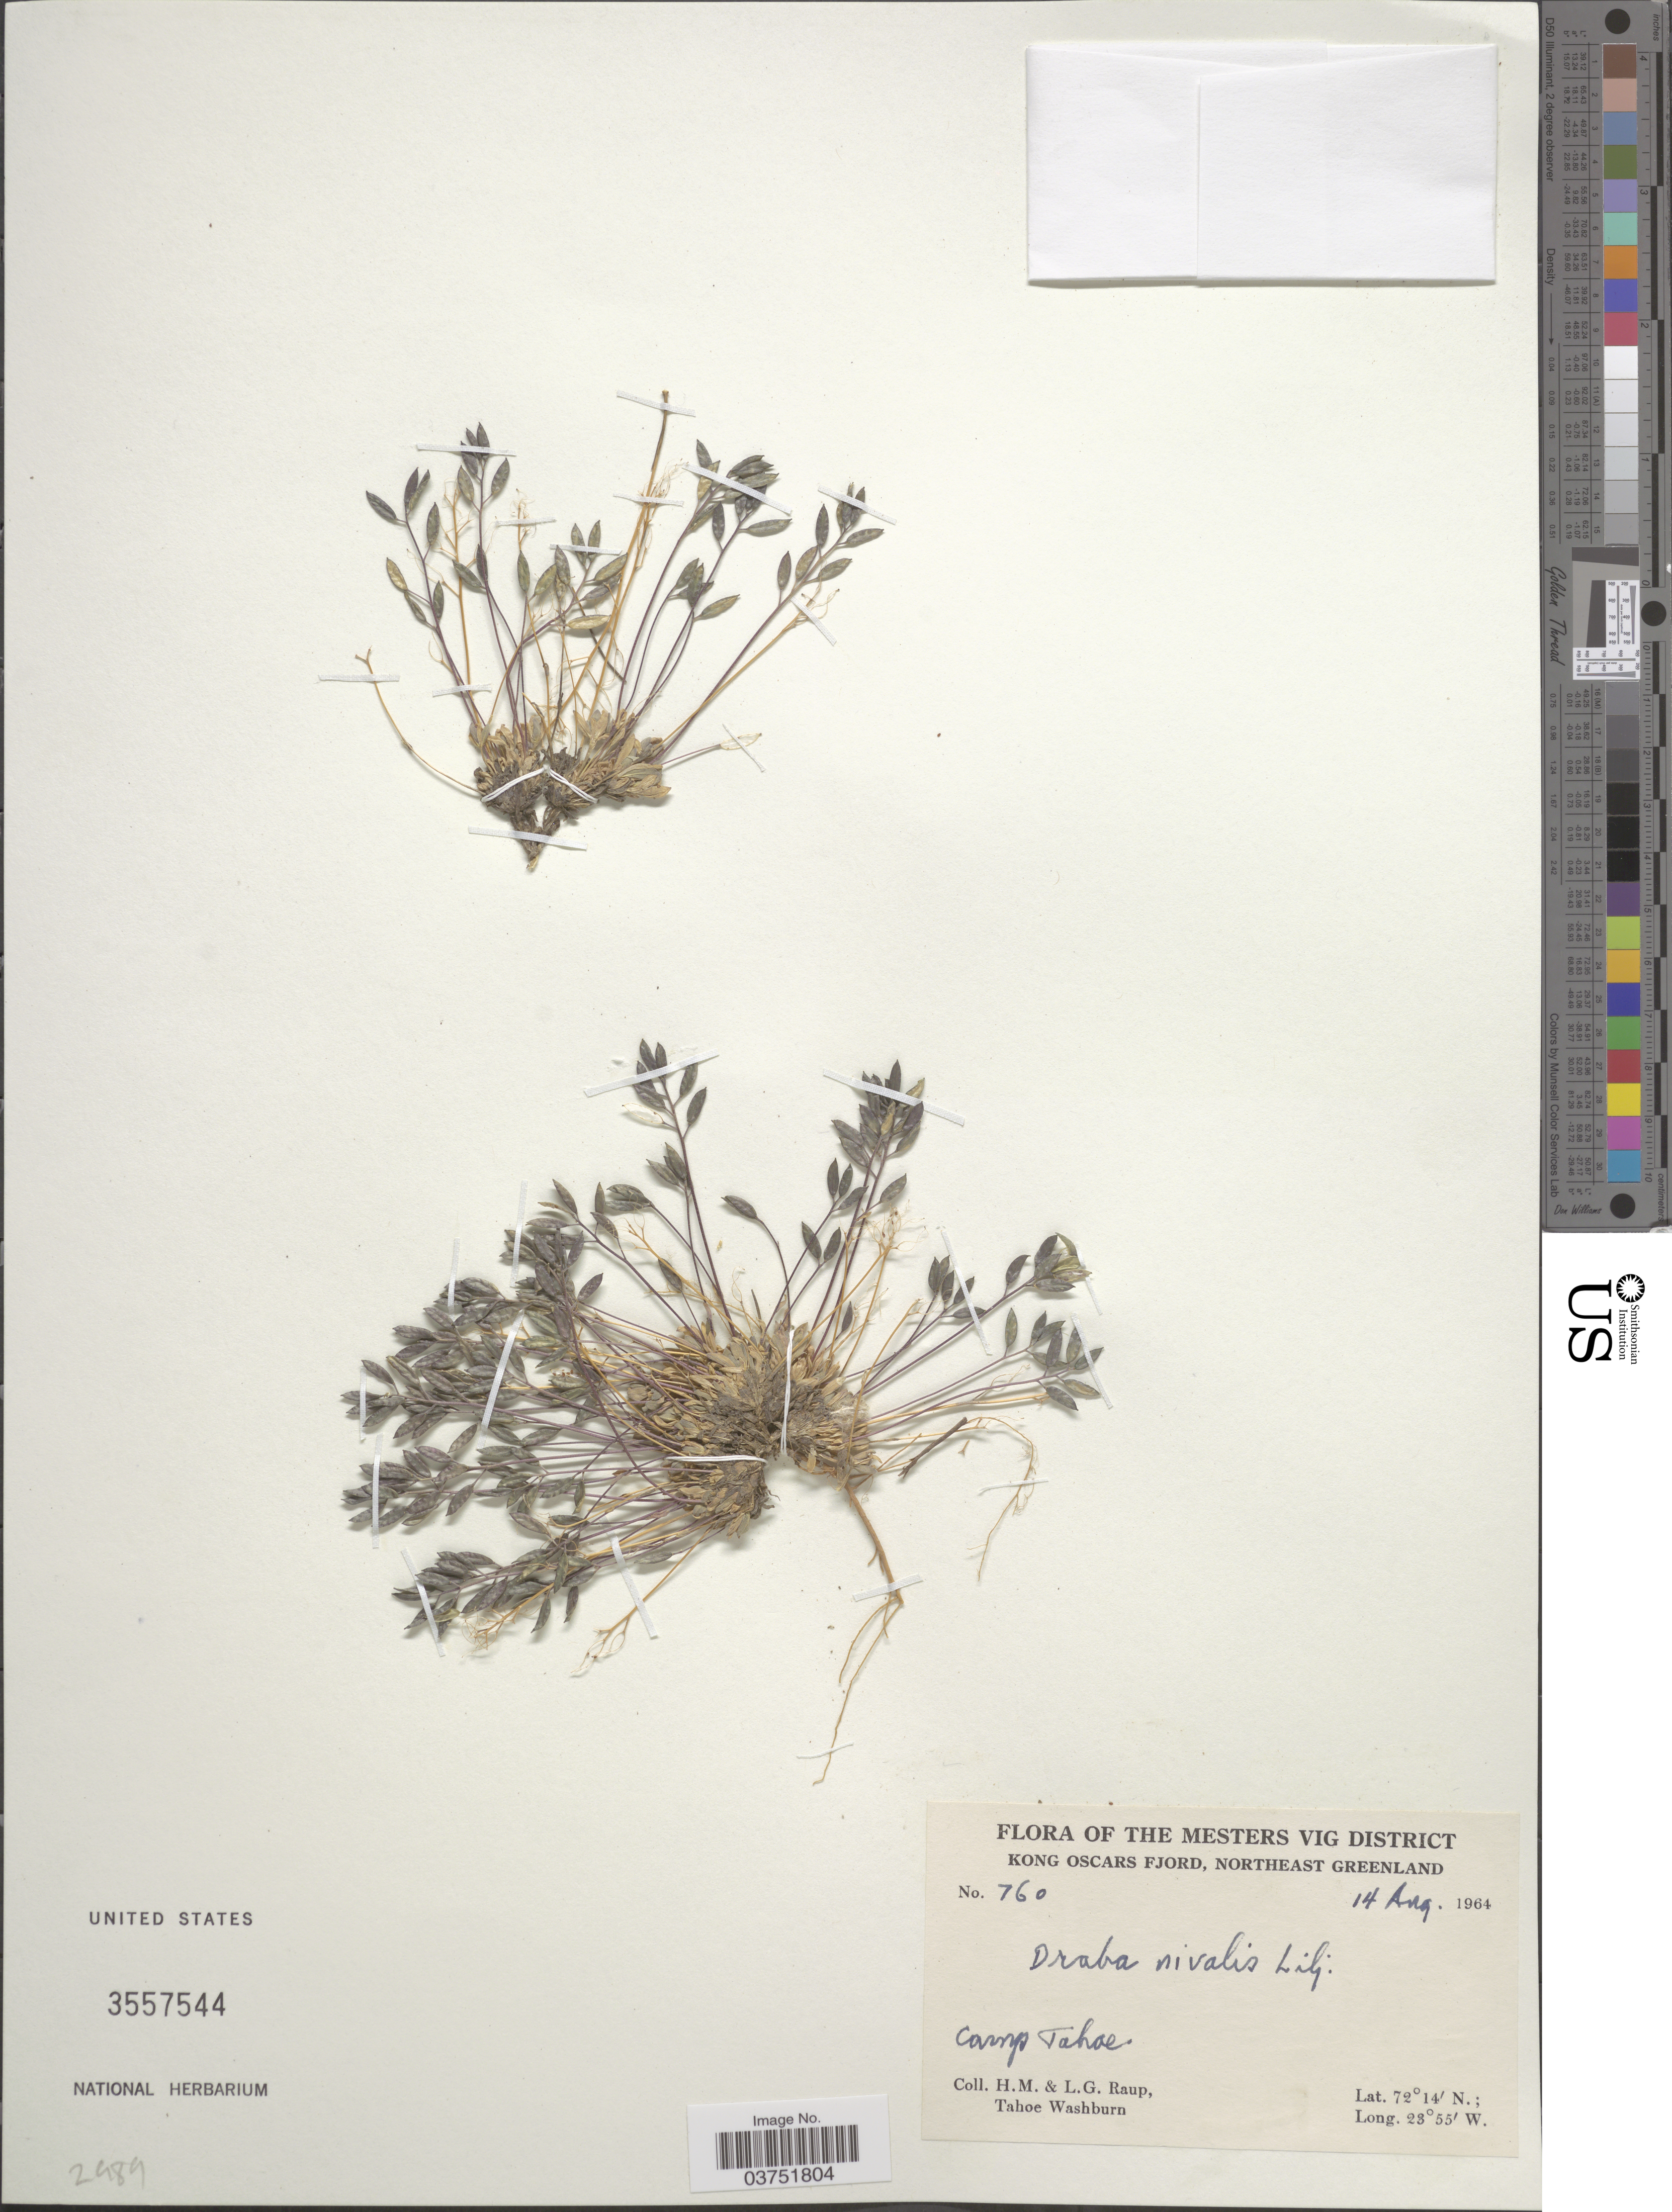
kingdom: Plantae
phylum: Tracheophyta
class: Magnoliopsida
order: Brassicales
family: Brassicaceae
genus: Draba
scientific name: Draba nivalis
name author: Lilj.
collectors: H. Raup, L. Raup & T. Washburn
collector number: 760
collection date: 1964-08-14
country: Greenland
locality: The Mesters Vig District. Kong Oscars Fjord, Northeast Greenland. Camp Tahoe.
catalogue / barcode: US 3557544